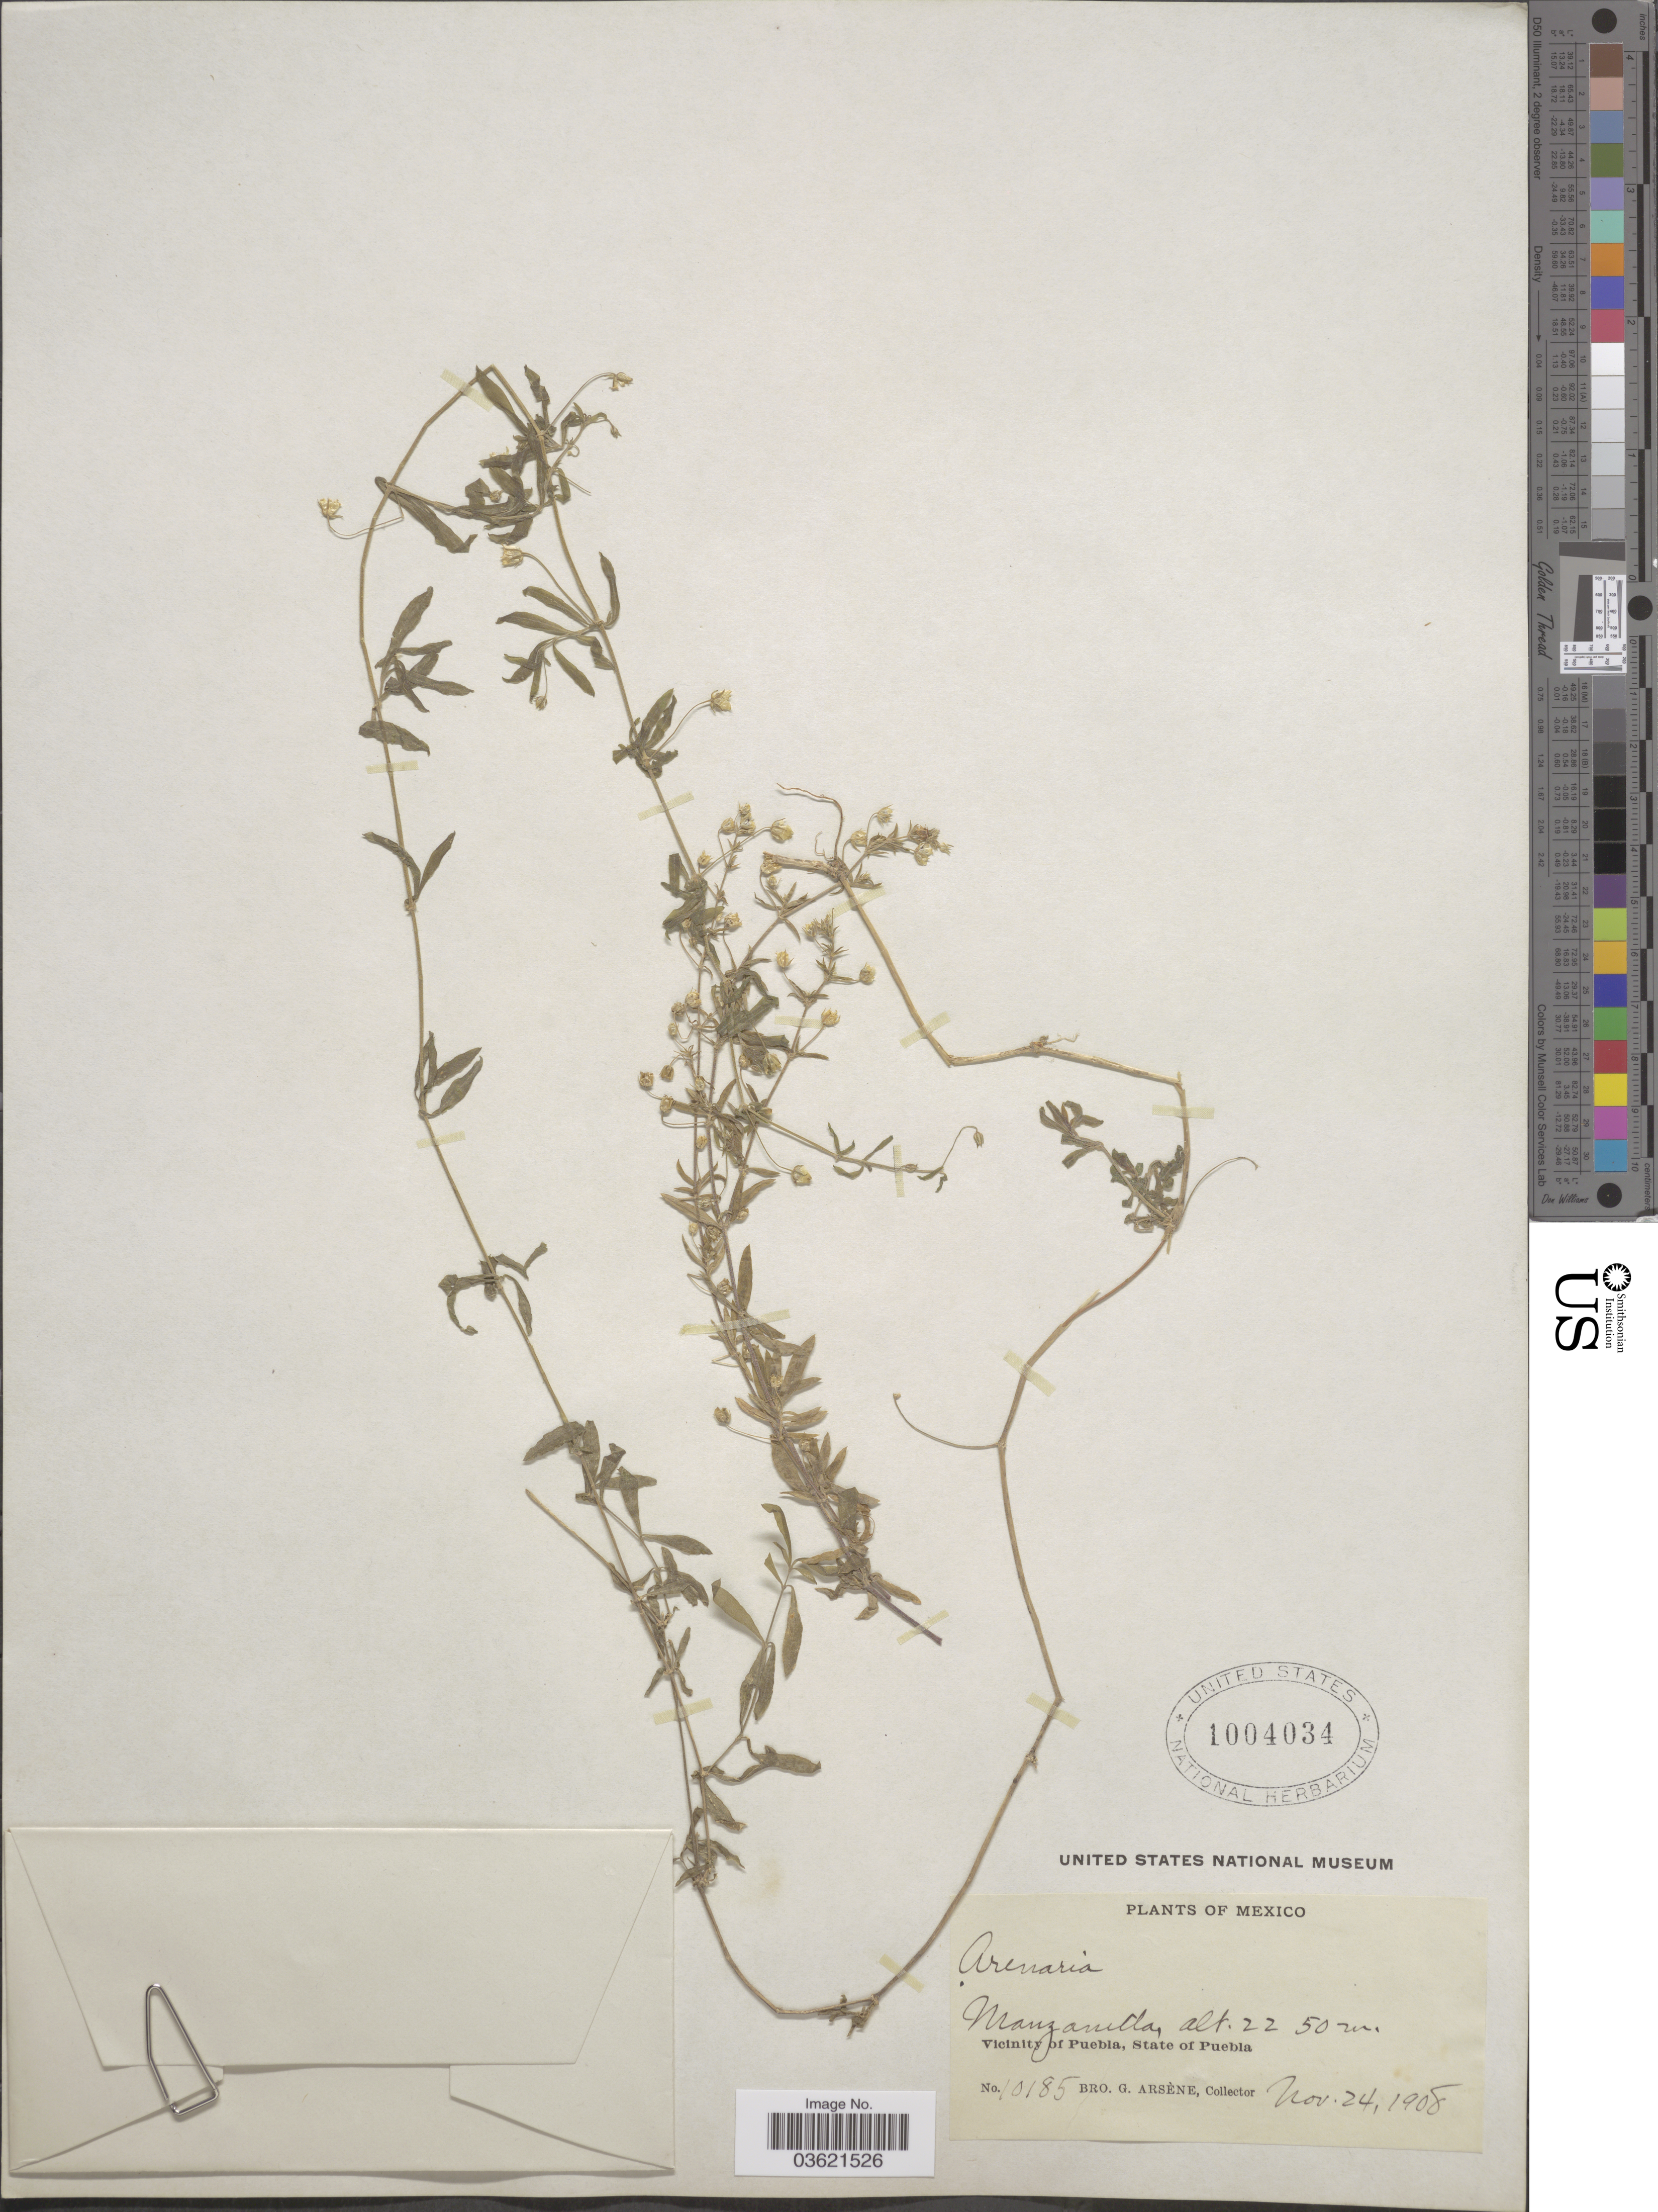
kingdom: Plantae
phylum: Tracheophyta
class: Magnoliopsida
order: Caryophyllales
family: Caryophyllaceae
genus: Arenaria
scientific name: Arenaria lanuginosa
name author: (Michx.) Rohrb.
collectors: Bro. G. Arsène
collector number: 10185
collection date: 1908-11-24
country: Mexico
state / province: Puebla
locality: Manzanilla. Vicinity of Puebla.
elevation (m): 2250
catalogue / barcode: US 1004034